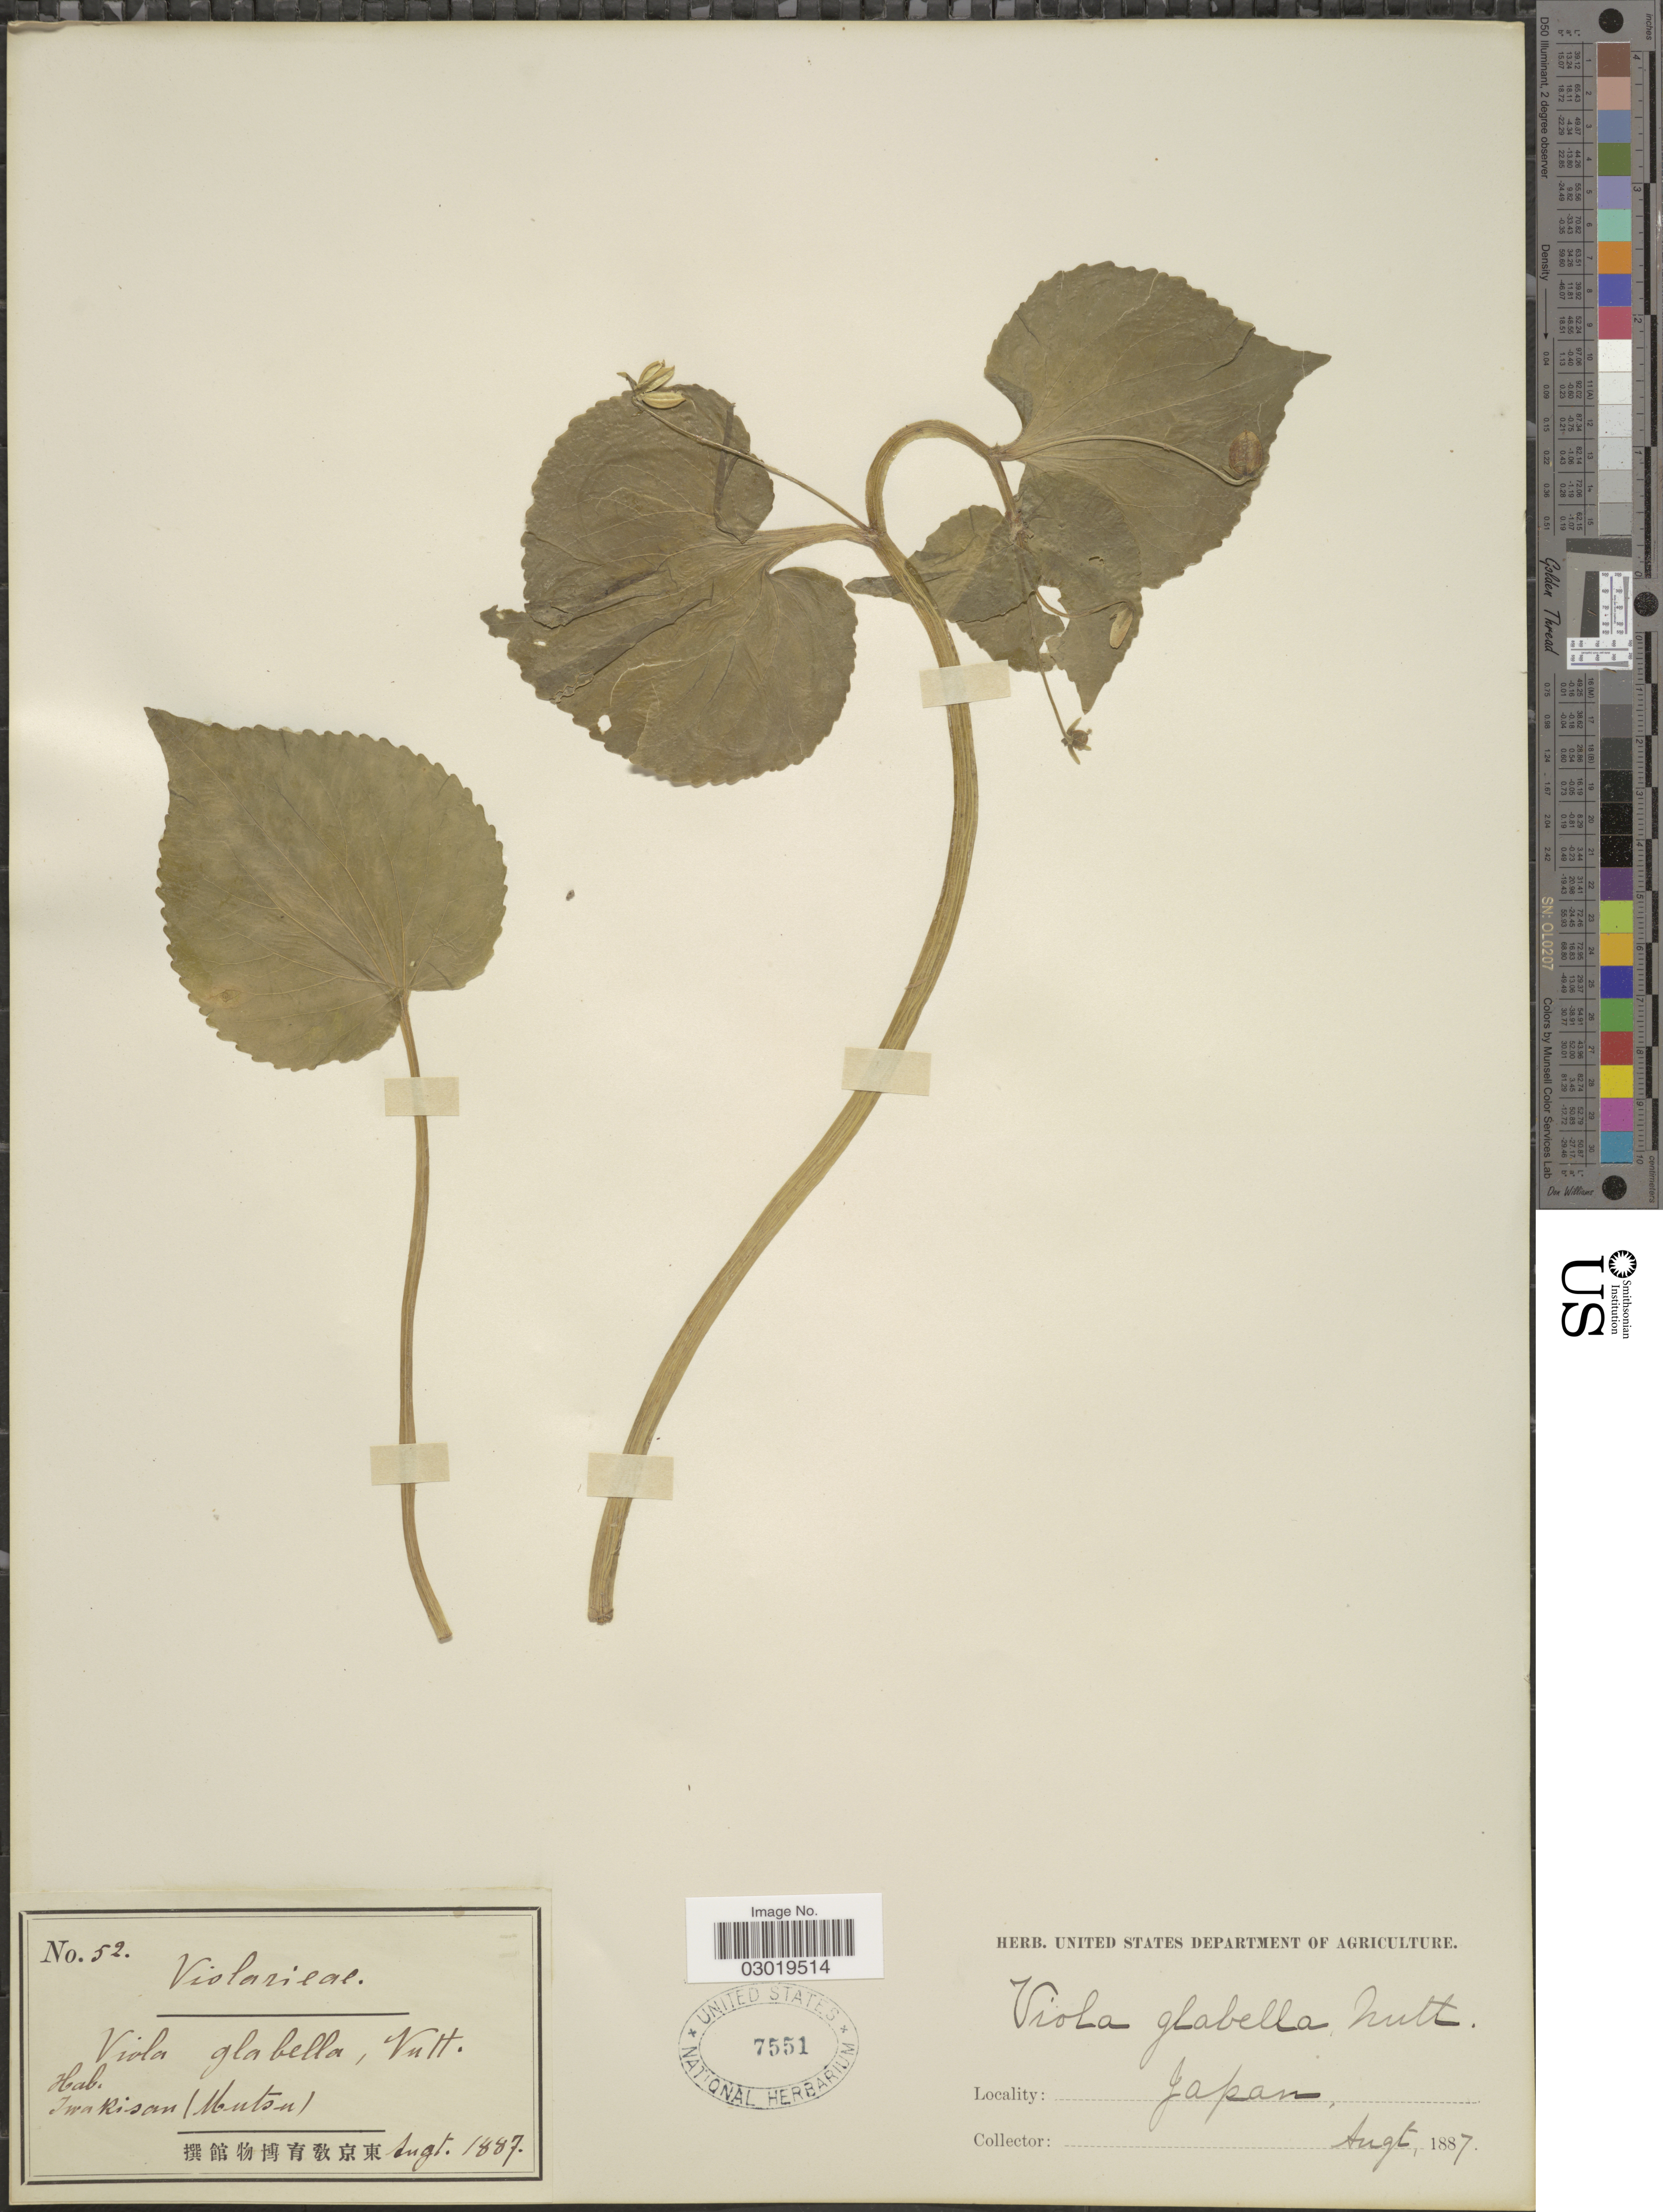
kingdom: Plantae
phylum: Tracheophyta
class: Magnoliopsida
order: Malpighiales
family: Violaceae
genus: Viola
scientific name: Viola brevistipulata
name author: (Franch. & Sav.) W. Becker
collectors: Facchini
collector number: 52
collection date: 1887-08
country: Japan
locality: Iwa Risan (Mutsu).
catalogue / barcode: US 7551